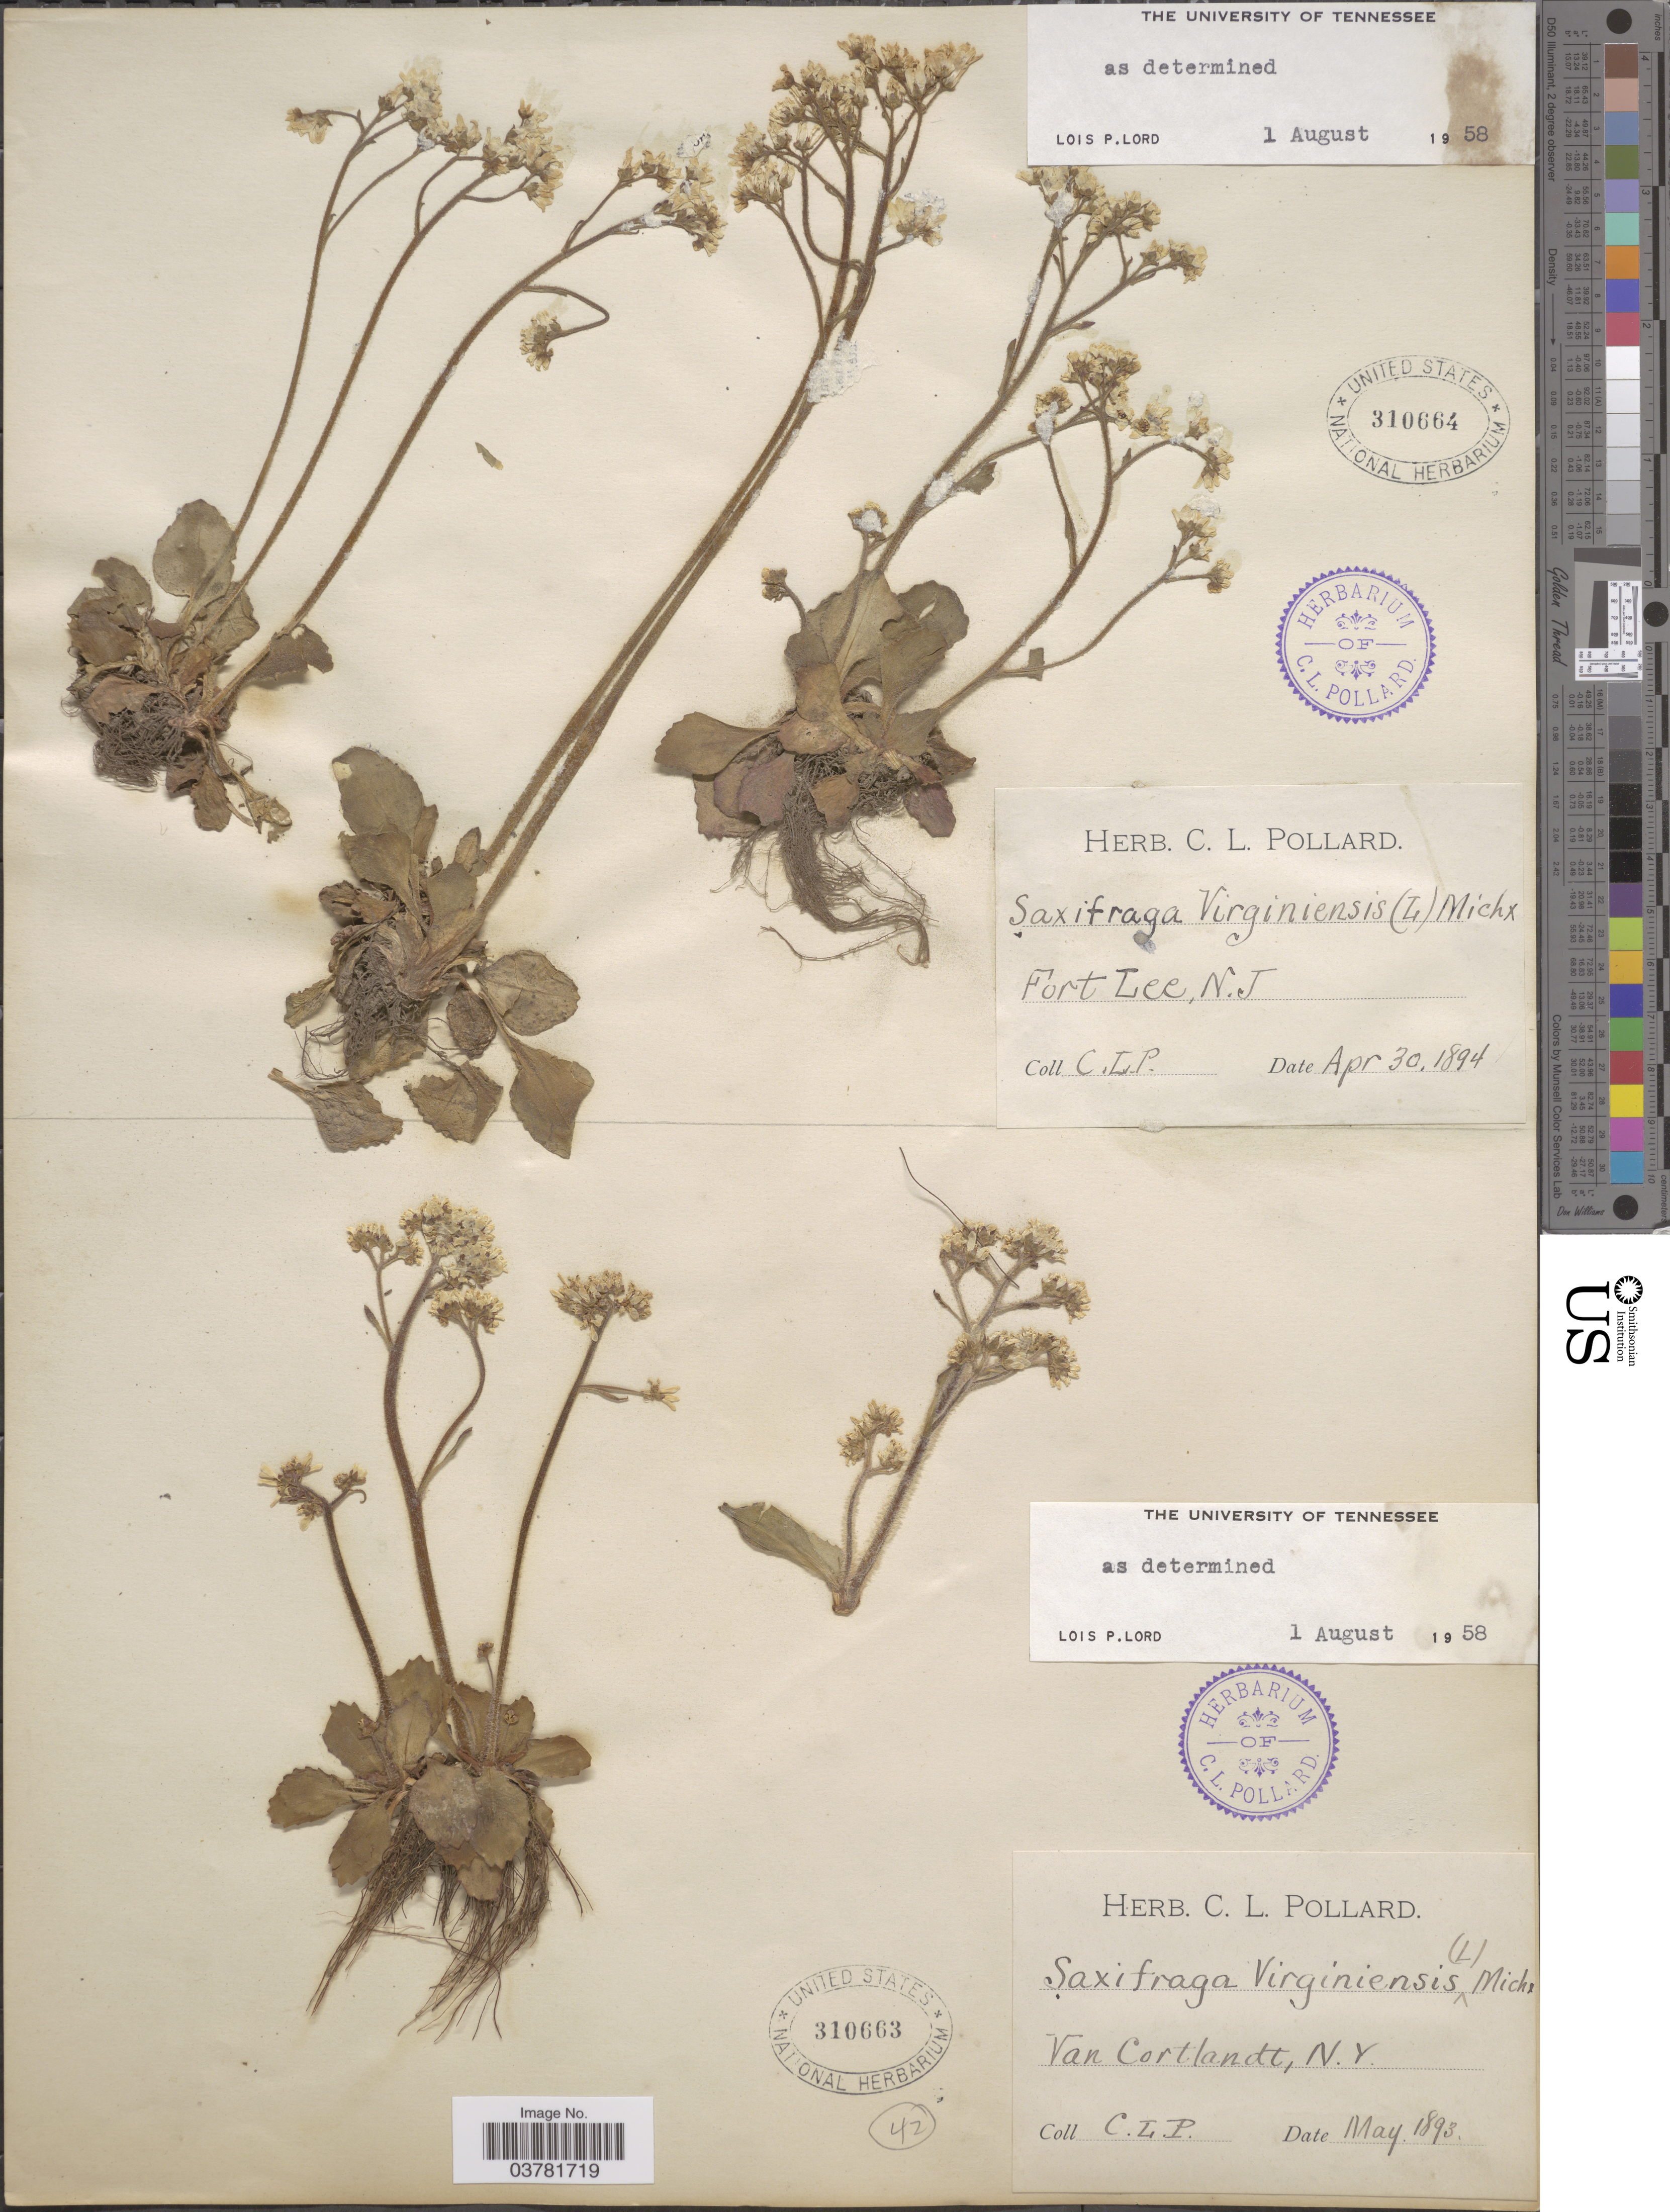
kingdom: Plantae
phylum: Tracheophyta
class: Magnoliopsida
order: Saxifragales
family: Saxifragaceae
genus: Micranthes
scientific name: Micranthes virginiensis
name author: (Michx.) Small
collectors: C. L. Pollard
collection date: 1893-05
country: United States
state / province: New York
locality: Van Cortlandt.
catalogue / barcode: US 310663